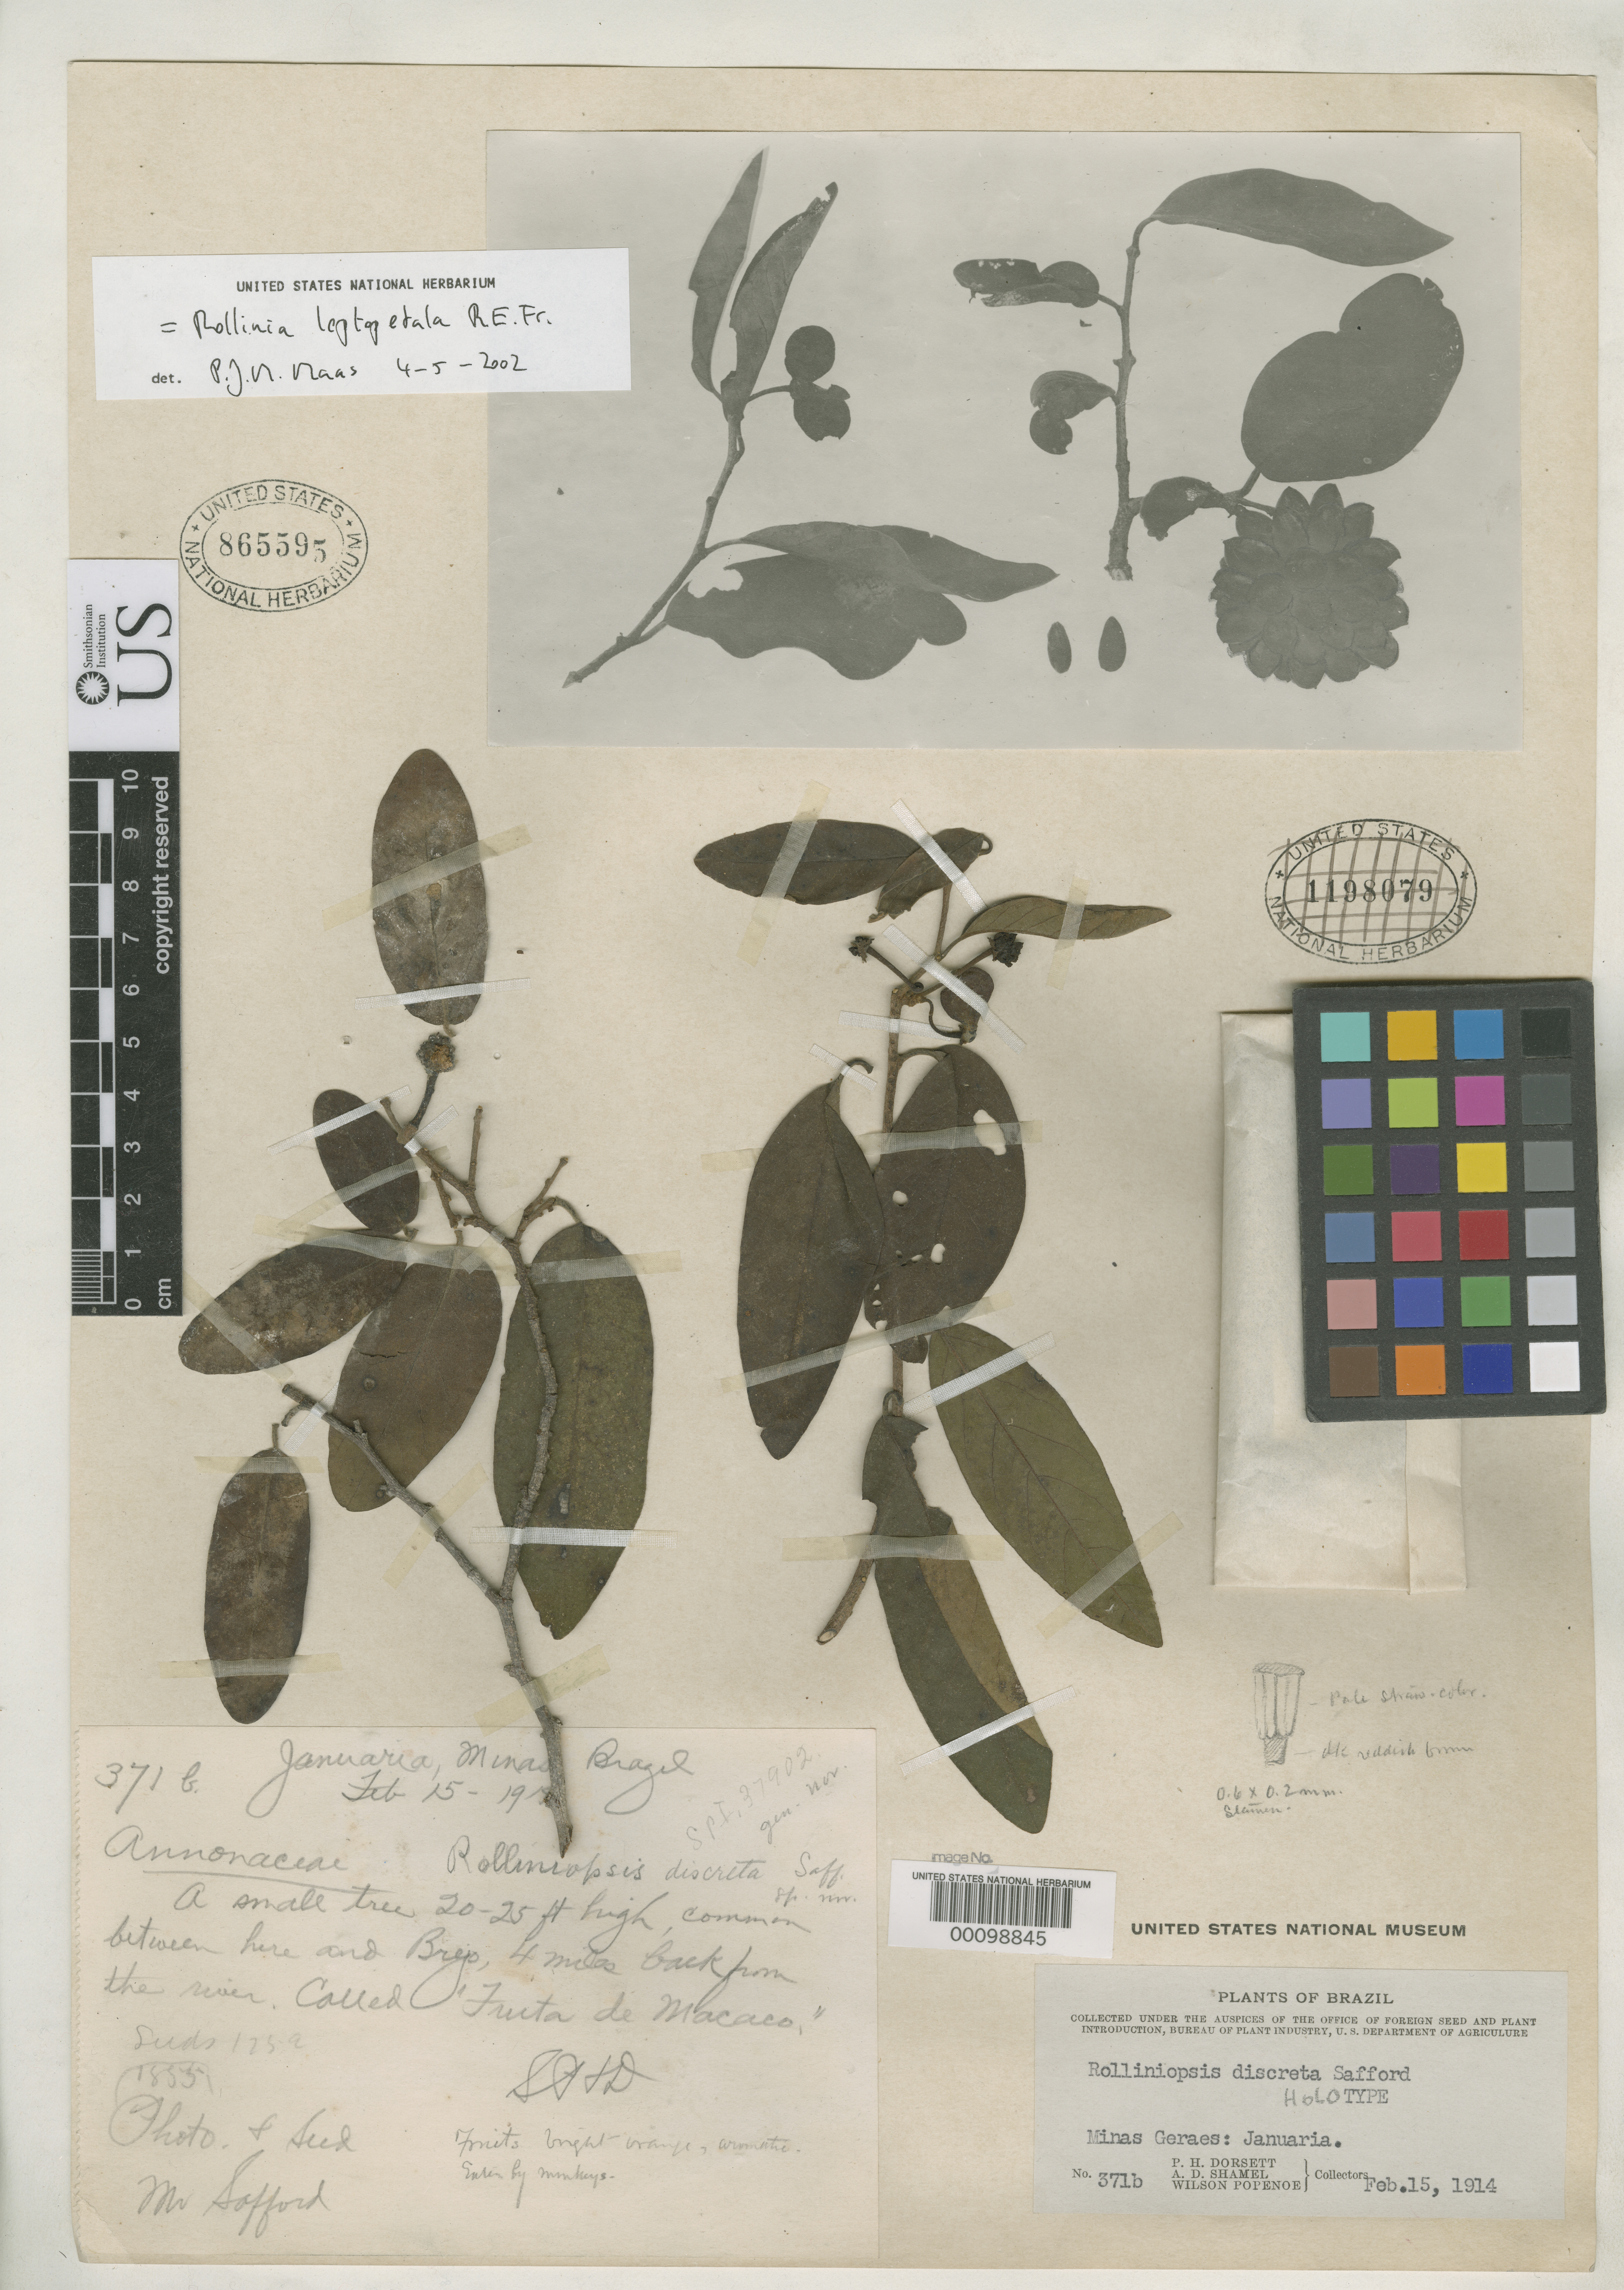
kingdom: Plantae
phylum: Tracheophyta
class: Magnoliopsida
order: Magnoliales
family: Annonaceae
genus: Rolliniopsis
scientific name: Rolliniopsis discreta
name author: Saff.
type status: Holotype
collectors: P. H. Dorsett, A. Shamel & W. Popenoe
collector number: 371 B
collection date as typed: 15 Feb 1914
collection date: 1914-02-15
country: Brazil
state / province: Minas Gerais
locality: Januaria.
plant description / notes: Common name: Fruta de Macaco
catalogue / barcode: US 865595